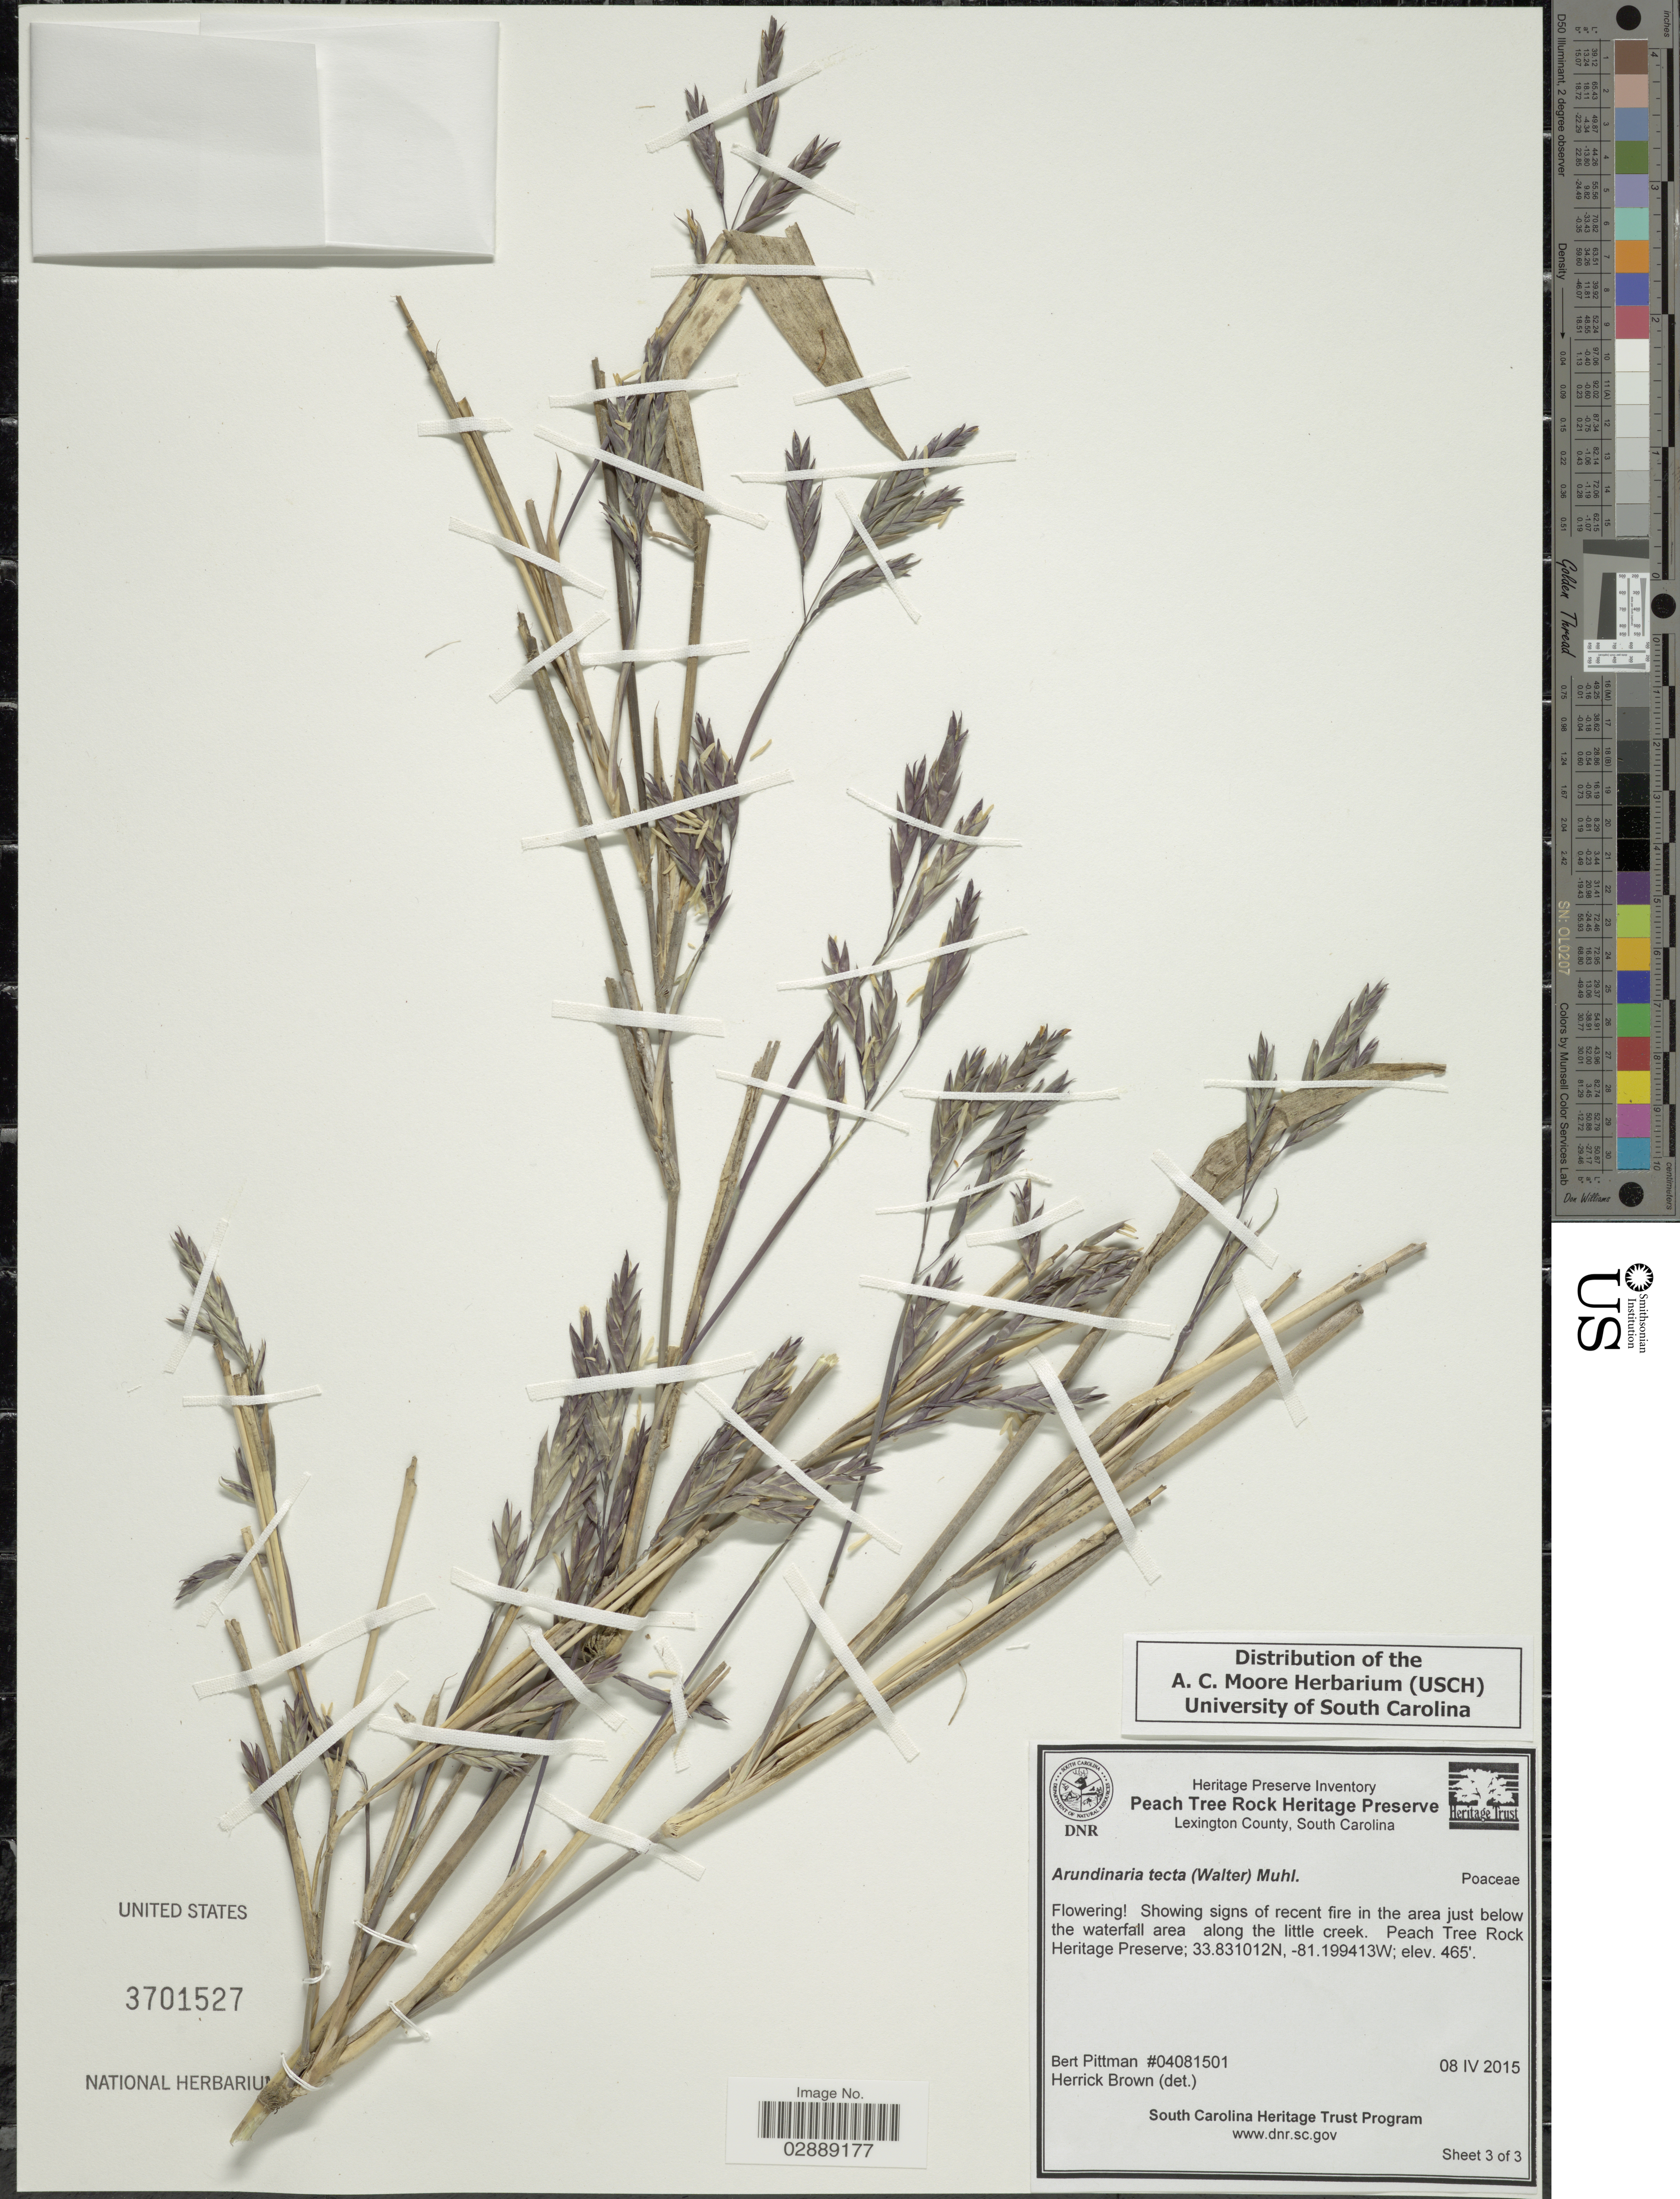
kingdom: Plantae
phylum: Tracheophyta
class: Liliopsida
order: Poales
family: Poaceae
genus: Arundinaria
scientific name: Arundinaria tecta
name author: (Walter) Muhl.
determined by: Brown, H. H. K.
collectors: B. Pittman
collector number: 04081501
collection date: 2015-04-08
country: United States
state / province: South Carolina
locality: Peach Tree Rock Heritage Preserve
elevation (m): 142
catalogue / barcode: US 3701527